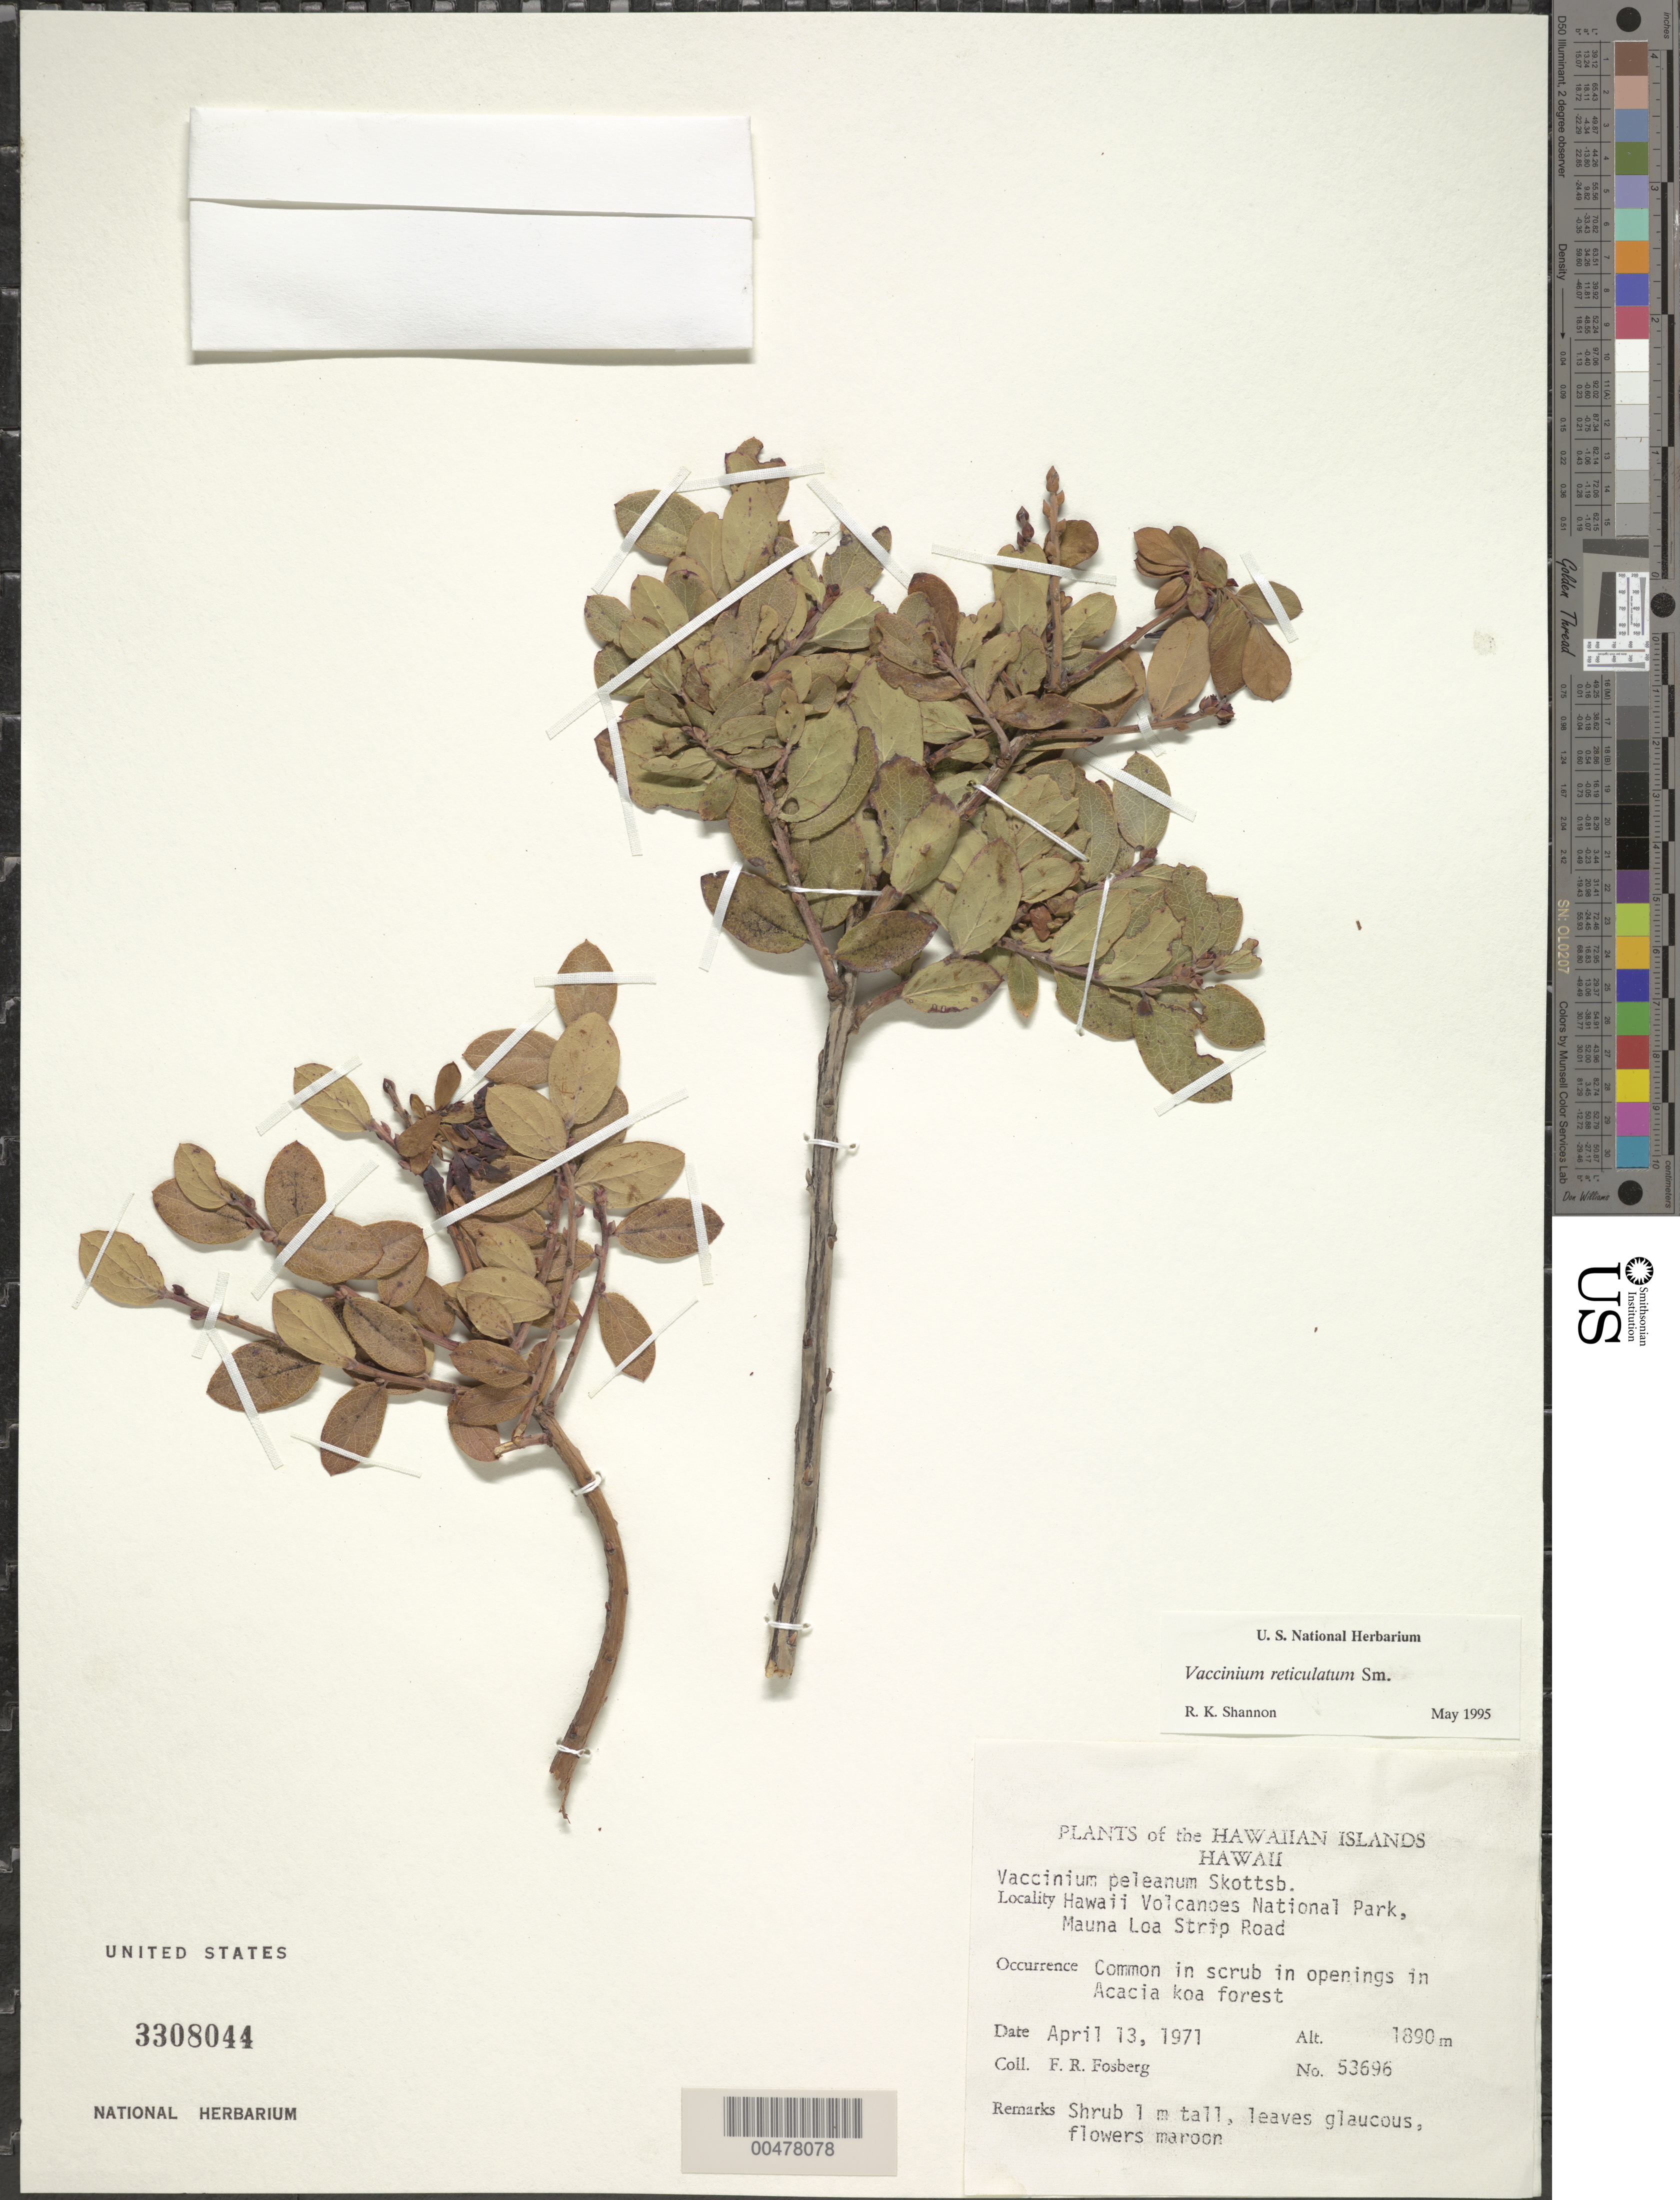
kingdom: Plantae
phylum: Tracheophyta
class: Magnoliopsida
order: Ericales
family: Ericaceae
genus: Vaccinium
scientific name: Vaccinium reticulatum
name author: Sm.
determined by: Shannon, R. K., (UNITED STATES)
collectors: F. R. Fosberg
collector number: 53696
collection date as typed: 13 Apr 1971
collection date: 1971-04-13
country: United States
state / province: Hawaii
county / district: Hawaii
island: Hawaii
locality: Hawaii Volcanoes Nat Park, Mauna Loa Strip Rd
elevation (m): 1890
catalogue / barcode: US 3308044